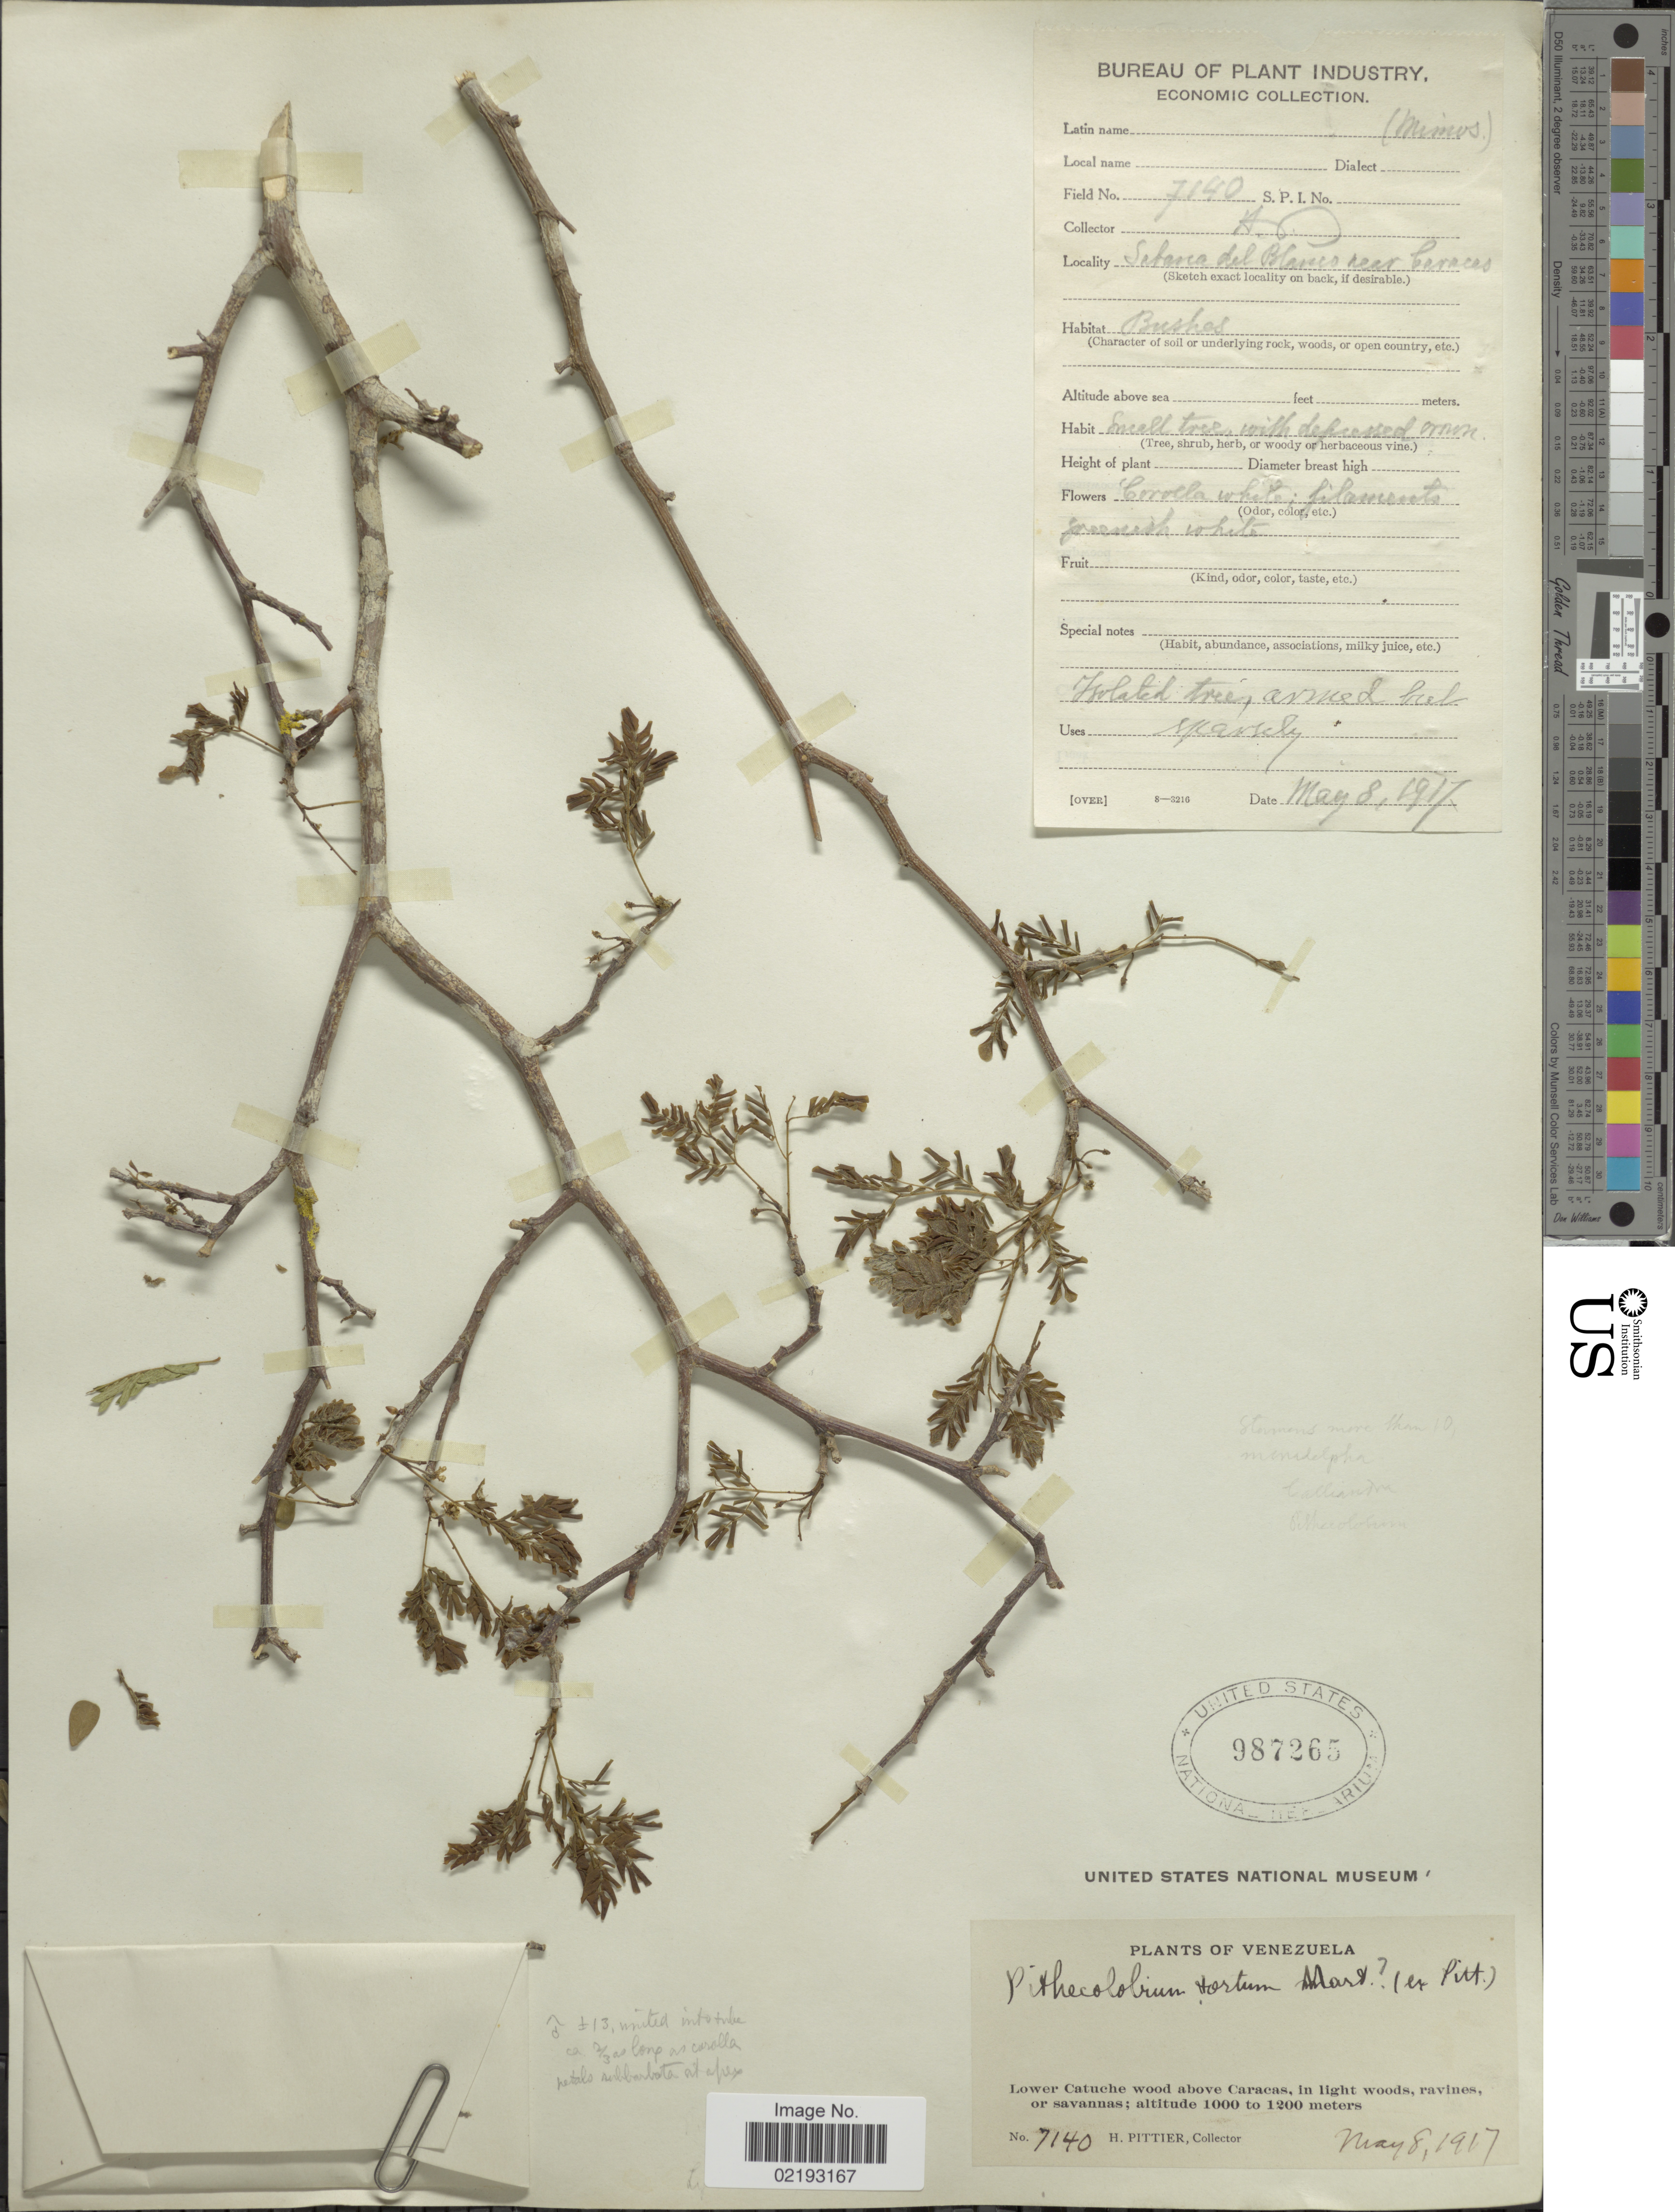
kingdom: Plantae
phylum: Tracheophyta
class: Magnoliopsida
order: Fabales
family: Fabaceae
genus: Chloroleucon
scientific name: Chloroleucon sp.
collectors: H. F. Pittier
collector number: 7140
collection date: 1917-05-08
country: Venezuela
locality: Lower Catuche wood above Caracas, sabana del Blanco near Caracas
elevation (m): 1000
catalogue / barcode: US 987265